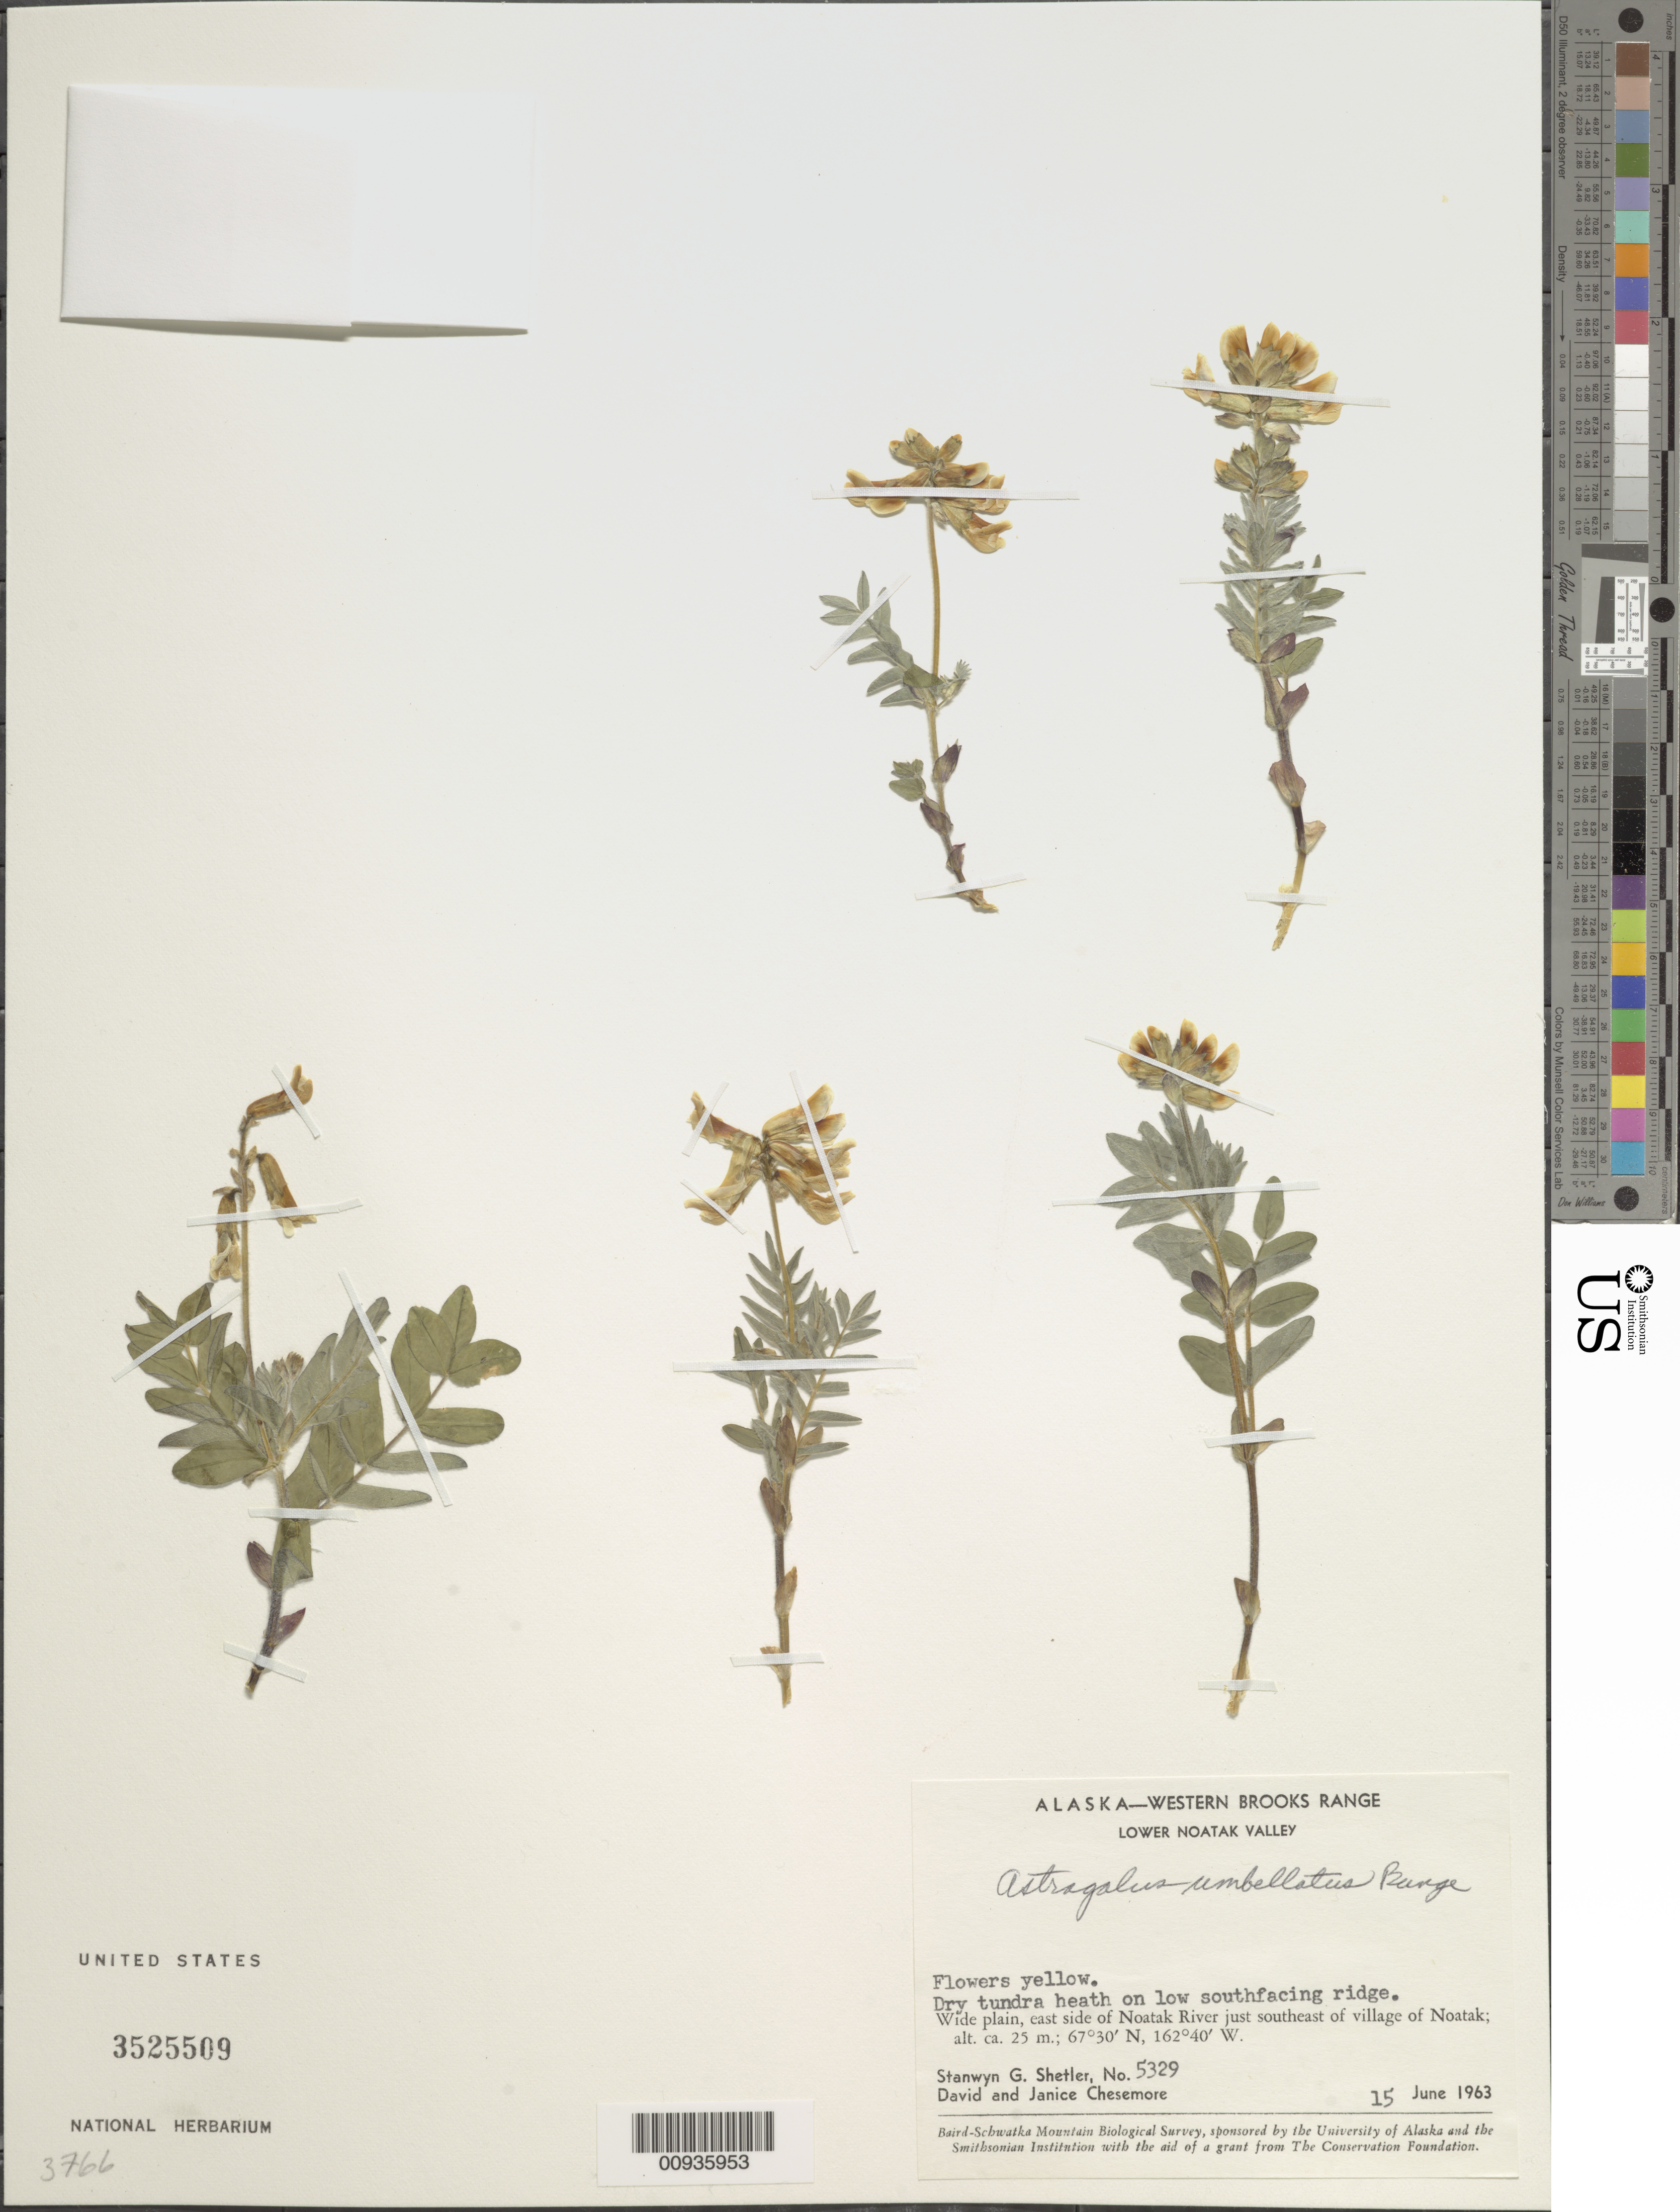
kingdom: Plantae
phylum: Tracheophyta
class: Magnoliopsida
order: Fabales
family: Fabaceae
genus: Astragalus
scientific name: Astragalus umbellatus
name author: Bunge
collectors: S. Shetler, D. Chesemore & J. Chesemore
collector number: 5329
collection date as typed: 15 Jun 1963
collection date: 1963-06-15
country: United States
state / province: Alaska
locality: East side of Noatak River just southeast of village of Noatak. Western Brooks Range, Lower Noatak Valley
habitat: Wide plain. Dry tundra heath on low south facing ridge.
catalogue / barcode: US 3525509